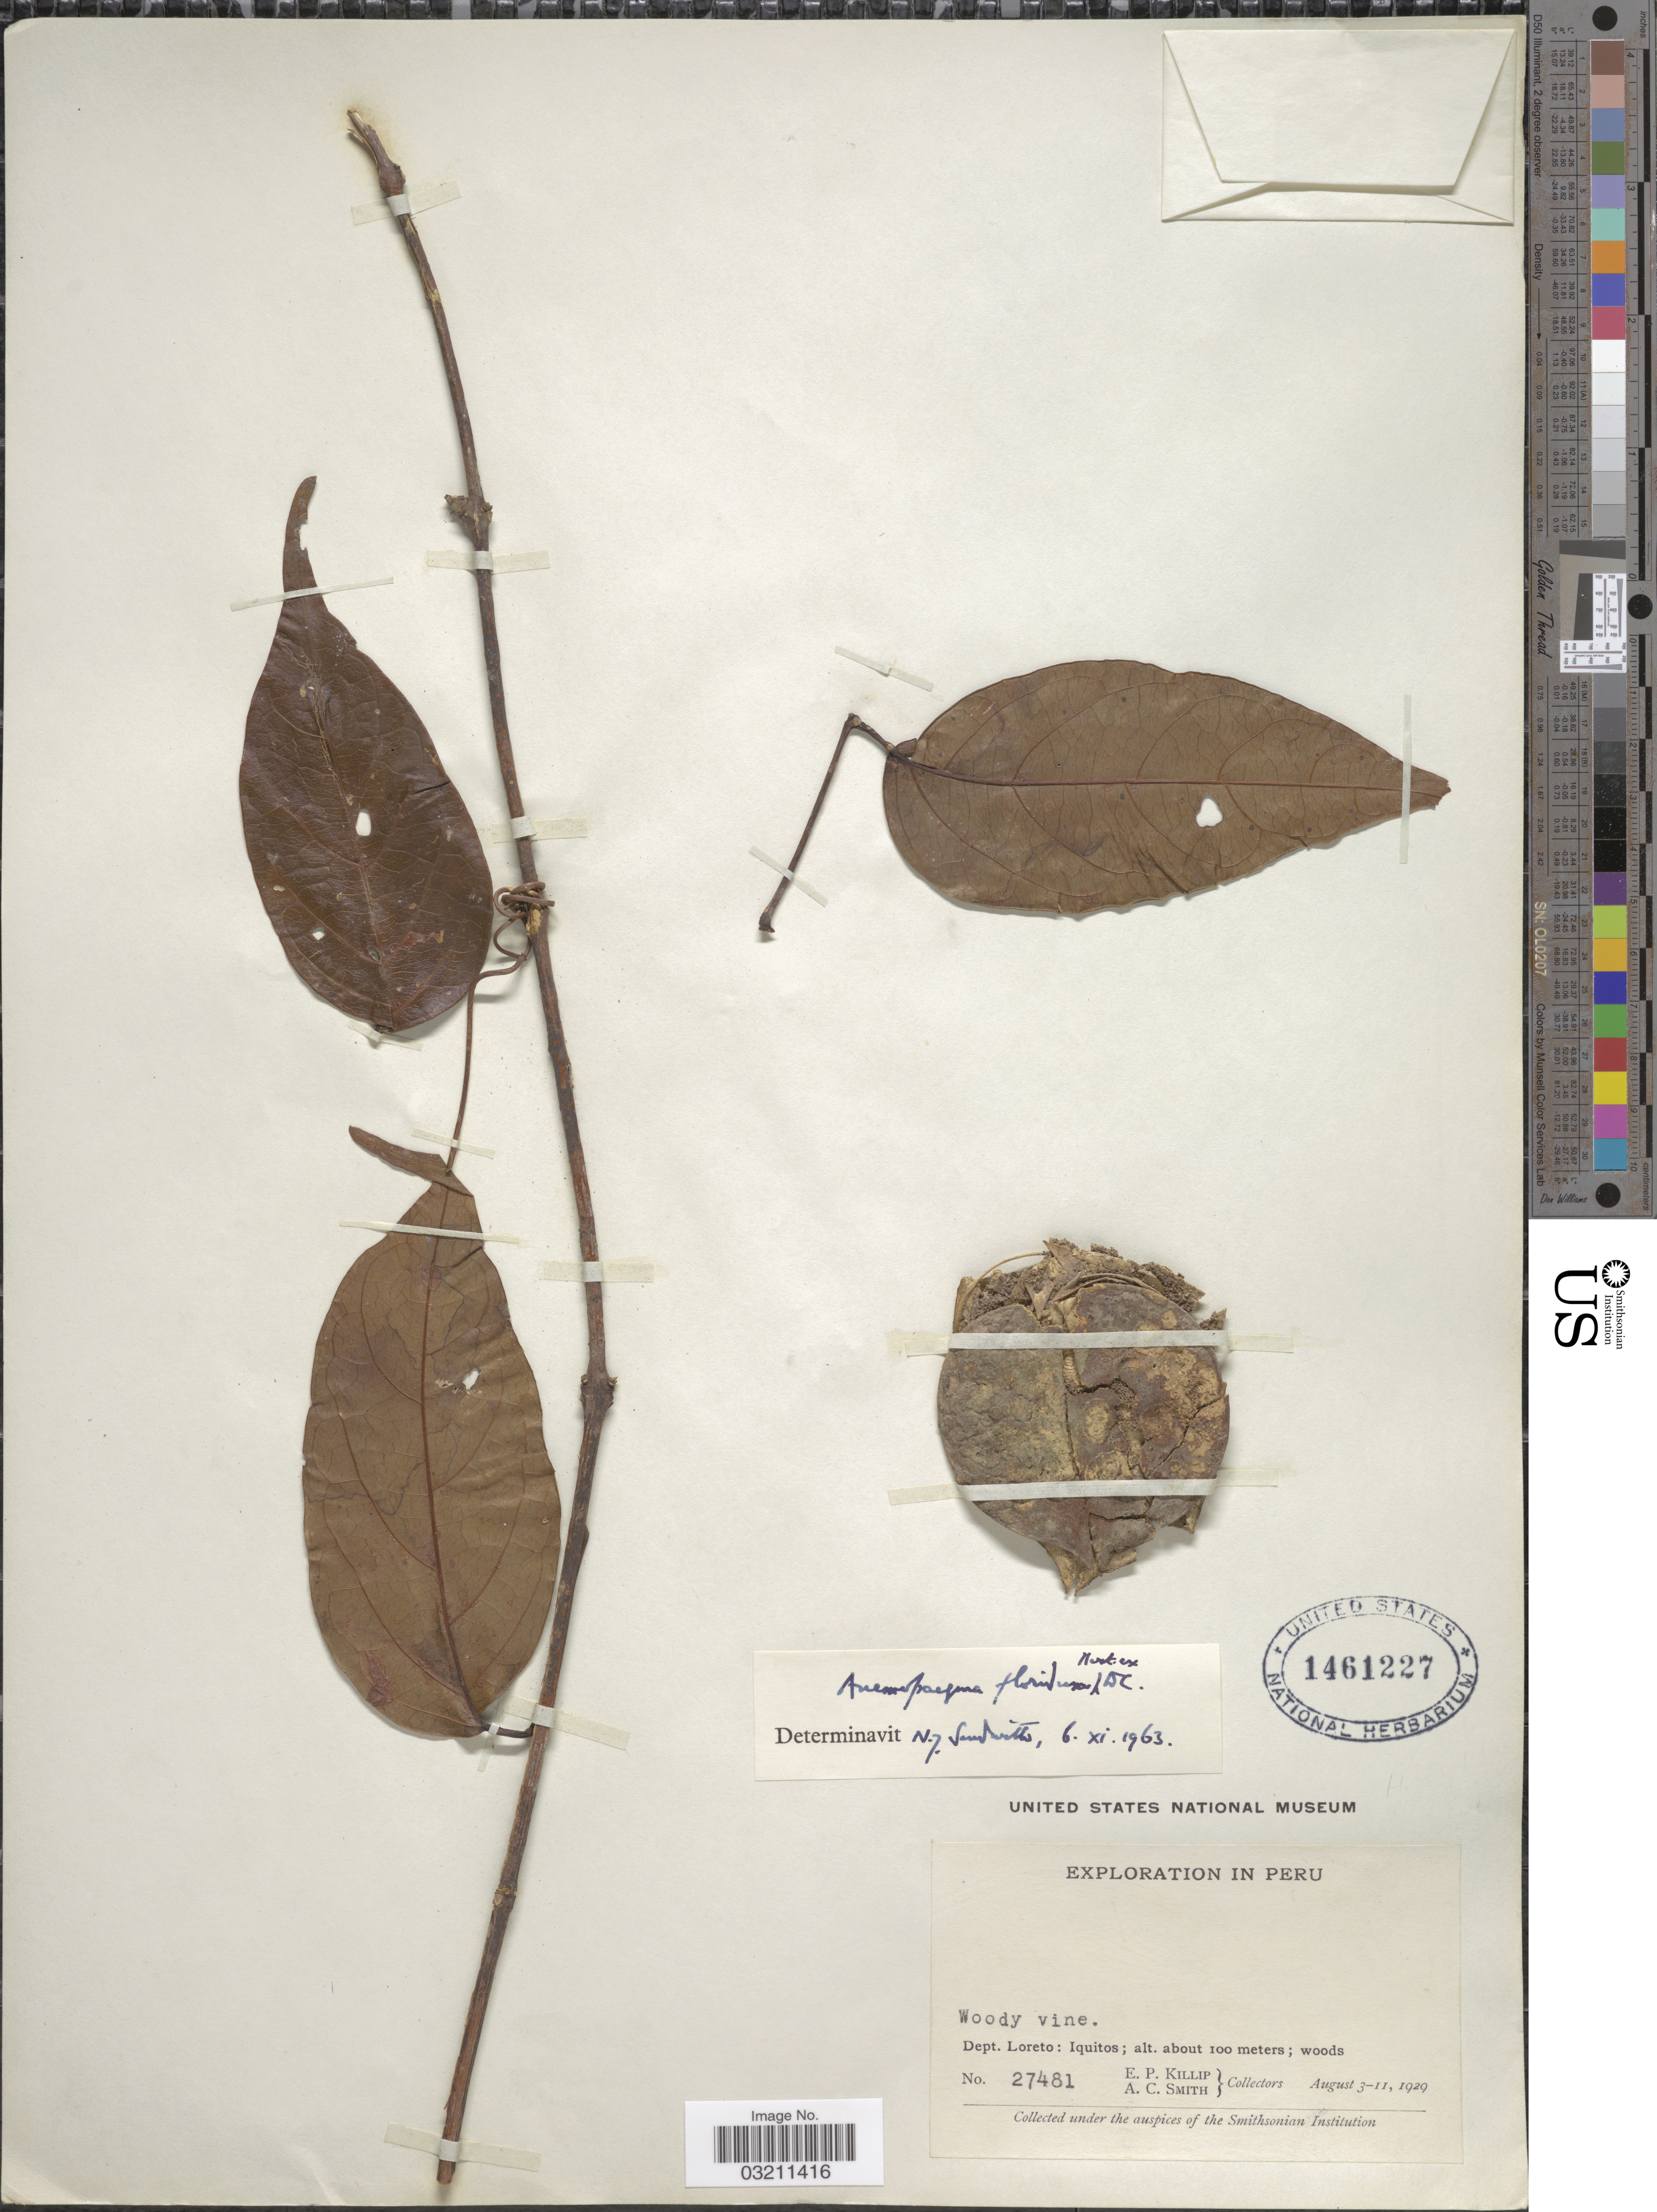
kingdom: Plantae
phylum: Tracheophyta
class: Magnoliopsida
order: Lamiales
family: Bignoniaceae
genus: Anemopaegma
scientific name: Anemopaegma floridum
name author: Mart. ex DC.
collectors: E. P. Killip & A. C. Smith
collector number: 27481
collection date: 1929-08-03/1929-08-11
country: Peru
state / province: Loreto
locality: Dept. Loreto: Iquitos.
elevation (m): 100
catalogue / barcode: US 1461227